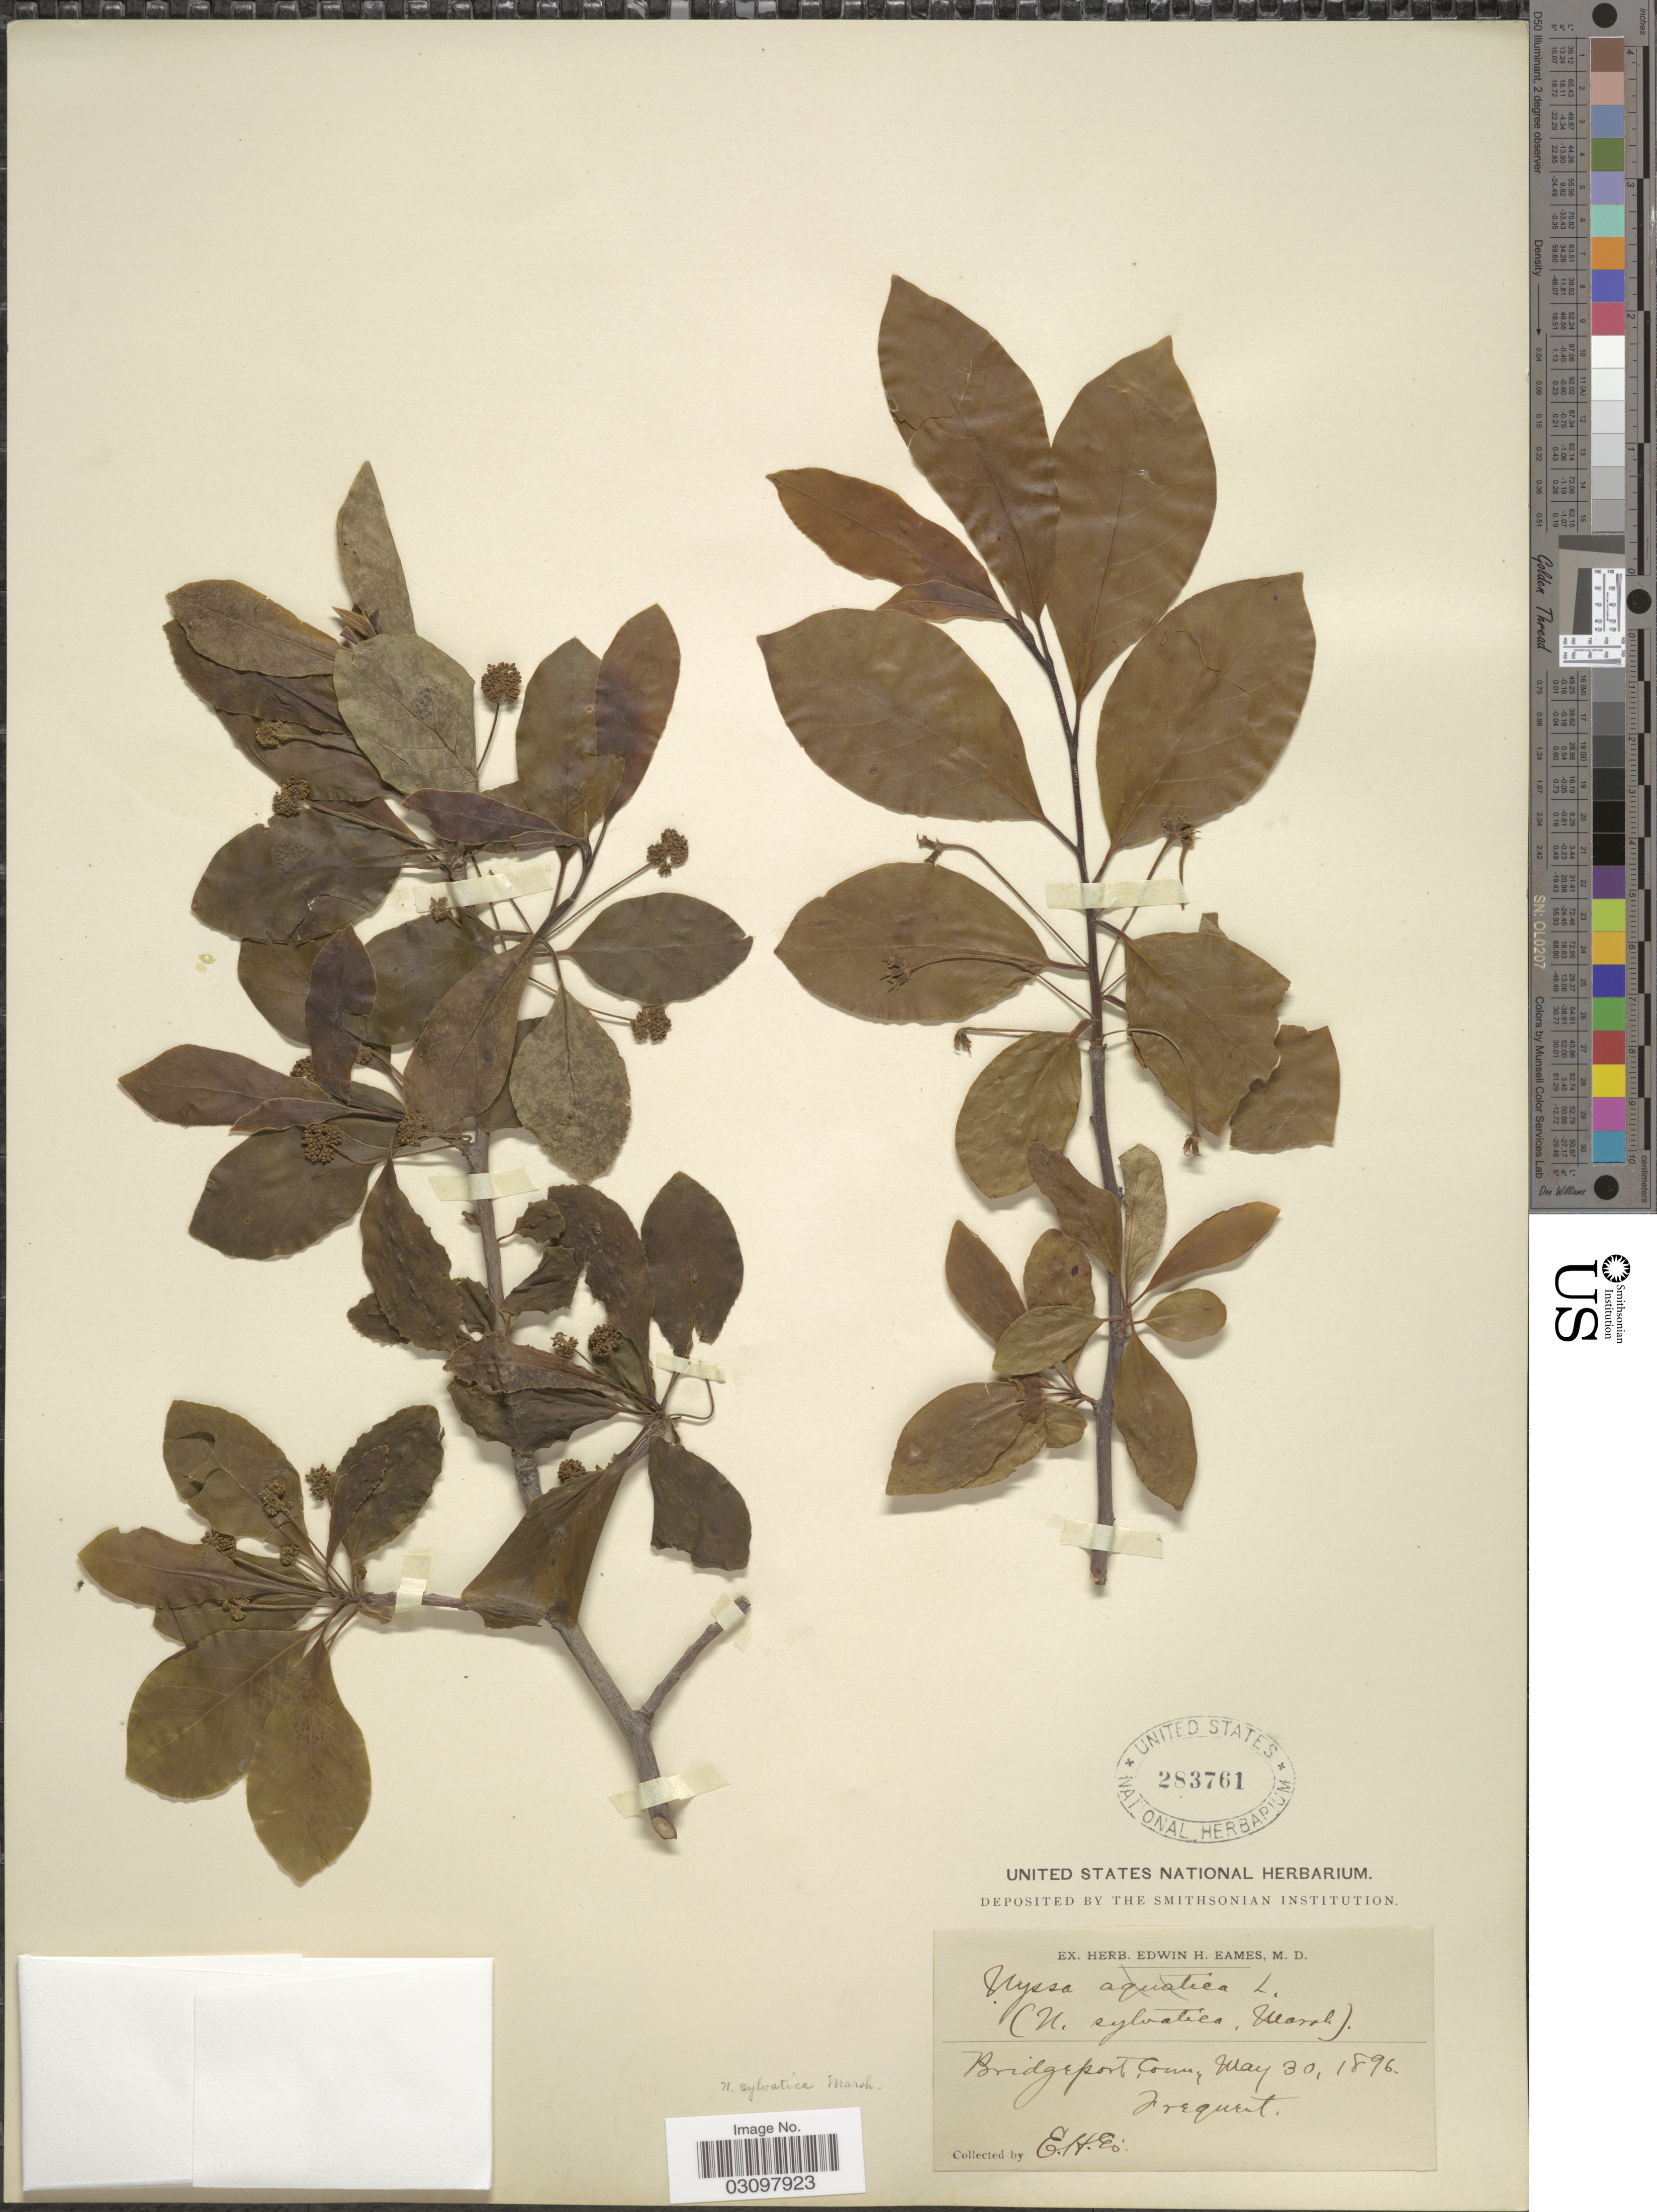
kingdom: Plantae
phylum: Tracheophyta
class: Magnoliopsida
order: Cornales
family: Nyssaceae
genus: Nyssa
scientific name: Nyssa sylvatica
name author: Marshall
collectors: E. H. Eames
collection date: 1896-05-30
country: United States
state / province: Connecticut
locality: Bridgeport, Conn.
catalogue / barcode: US 283761